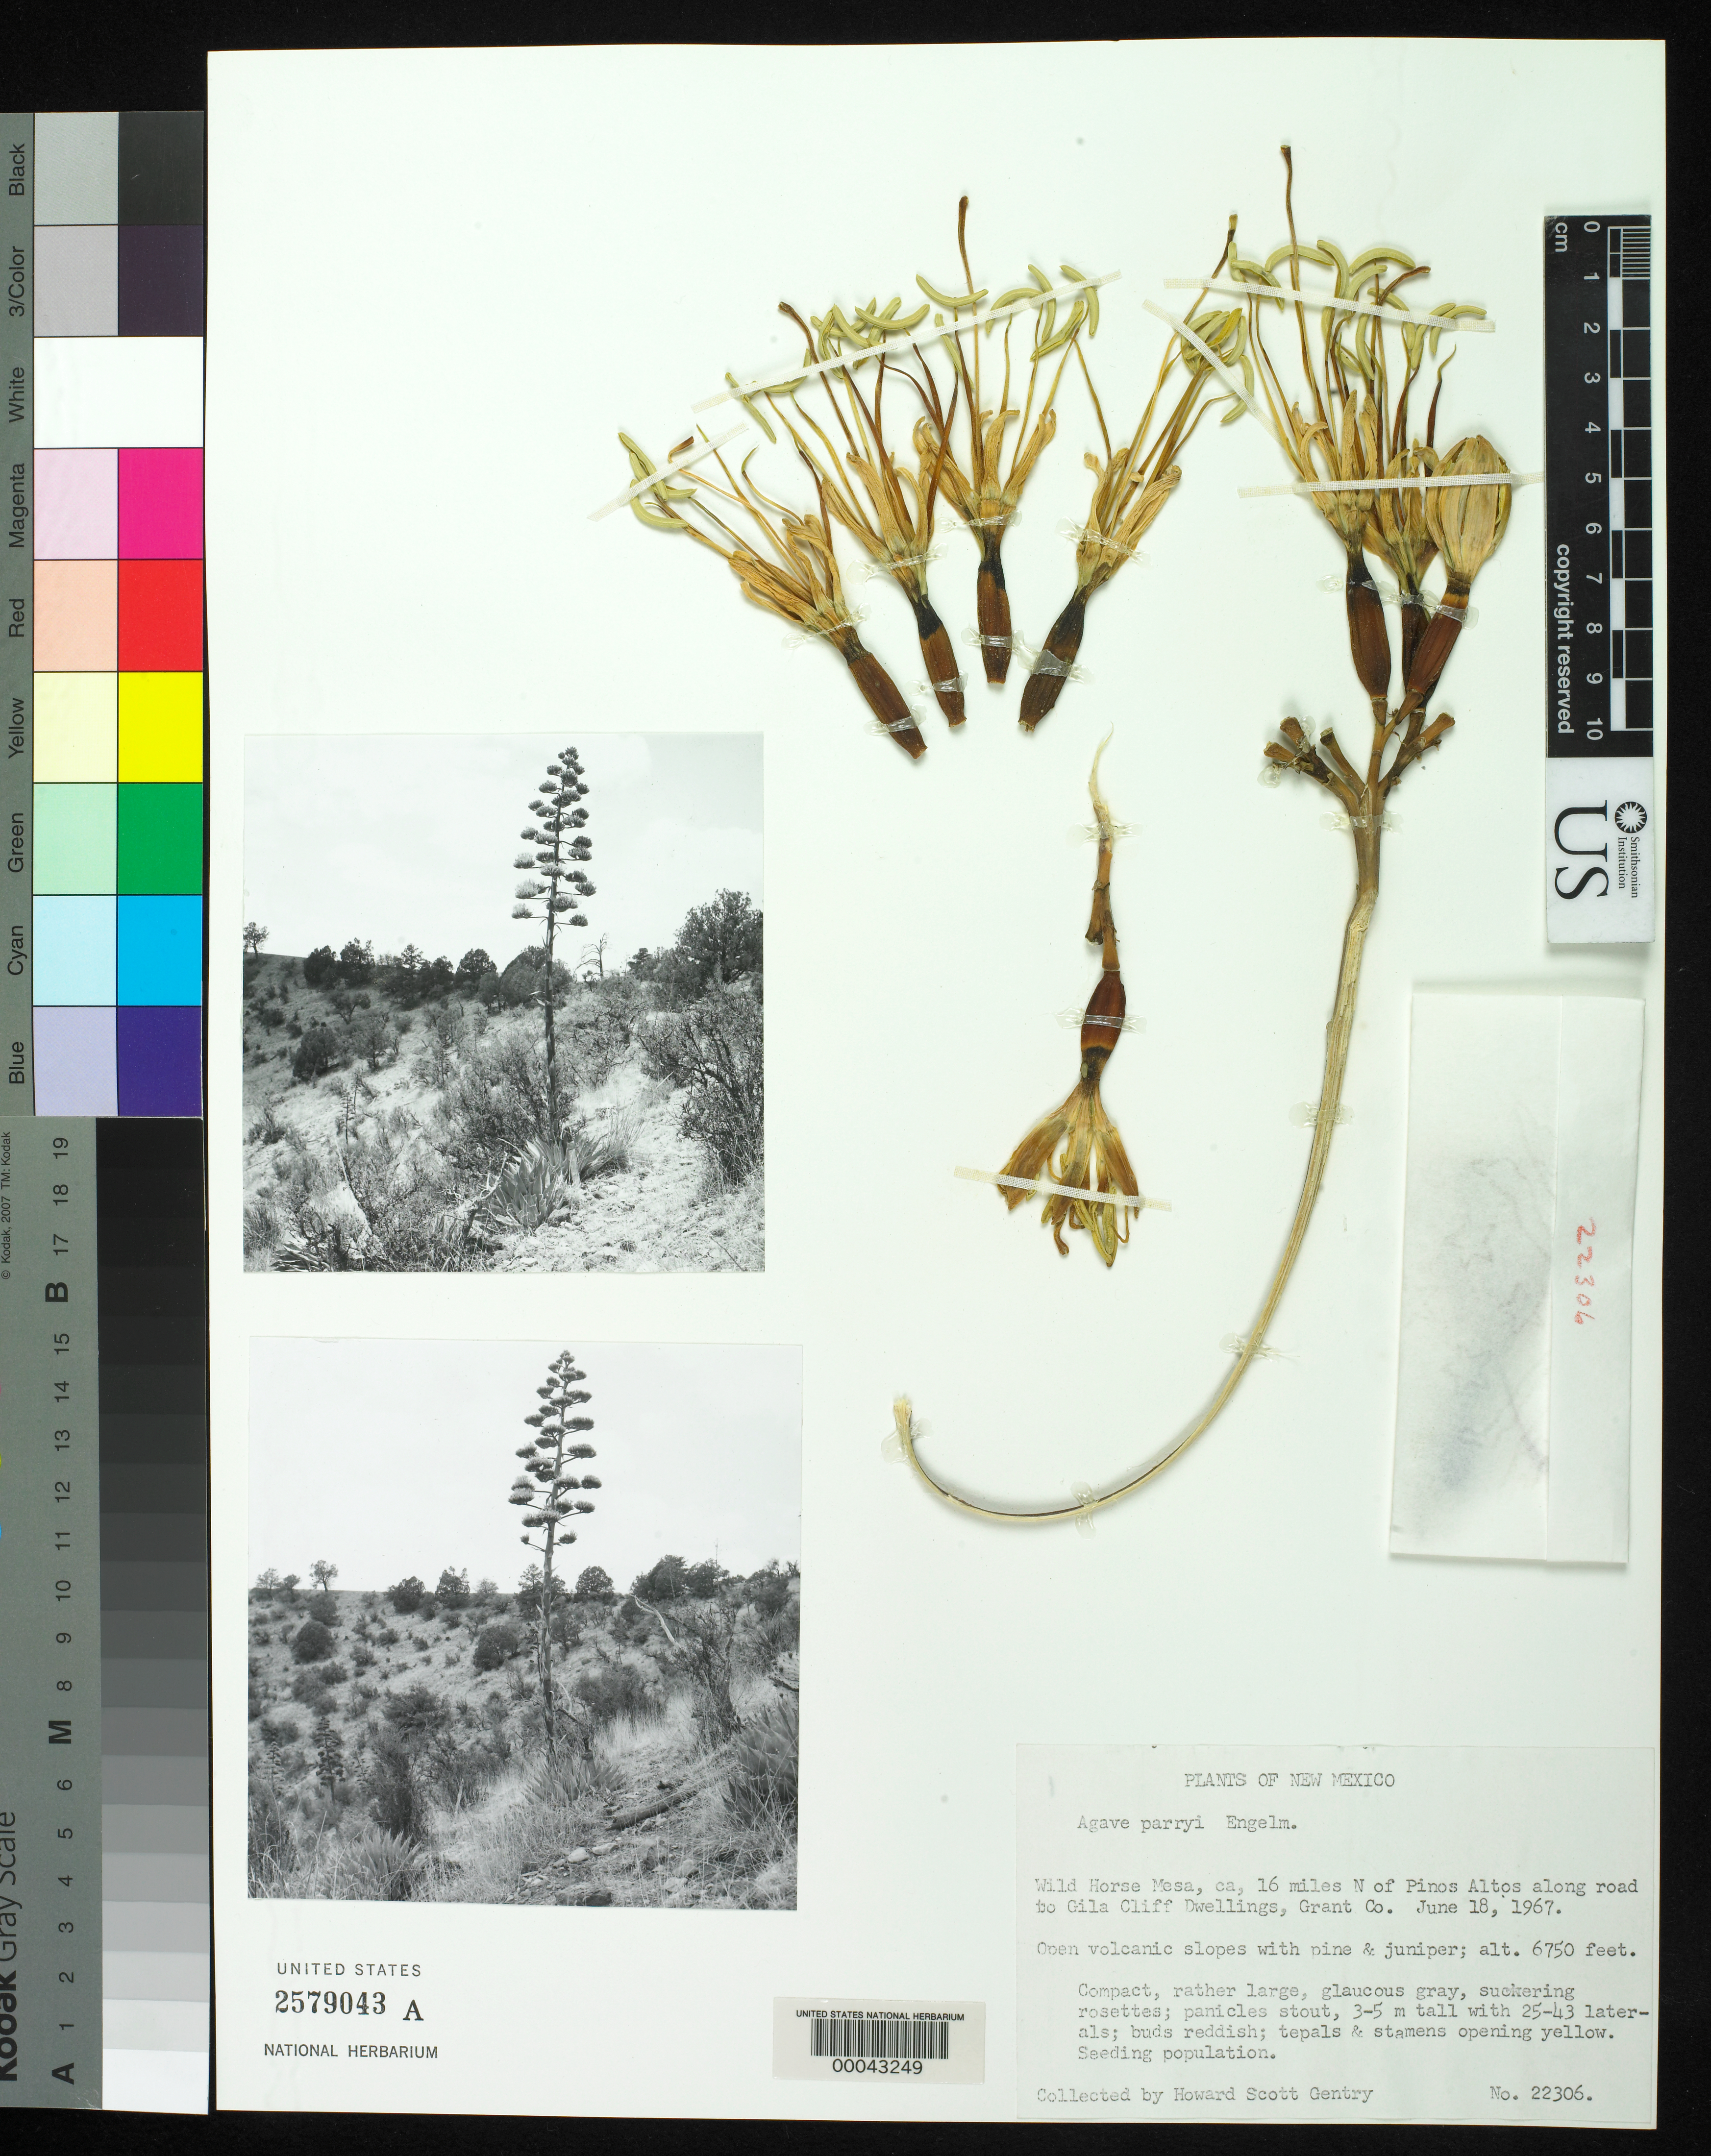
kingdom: Plantae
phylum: Tracheophyta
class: Liliopsida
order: Asparagales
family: Asparagaceae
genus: Agave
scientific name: Agave parryi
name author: Engelm.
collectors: H. S. Gentry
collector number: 22306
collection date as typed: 18 Jun 1967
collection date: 1967-06-18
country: United States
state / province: New Mexico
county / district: Grant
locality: Wild horse mesa, ca 16 mi n of pinos altos along road to gila cliff dwellings.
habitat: Open volcanic slopes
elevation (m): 2057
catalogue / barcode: US 2579043A